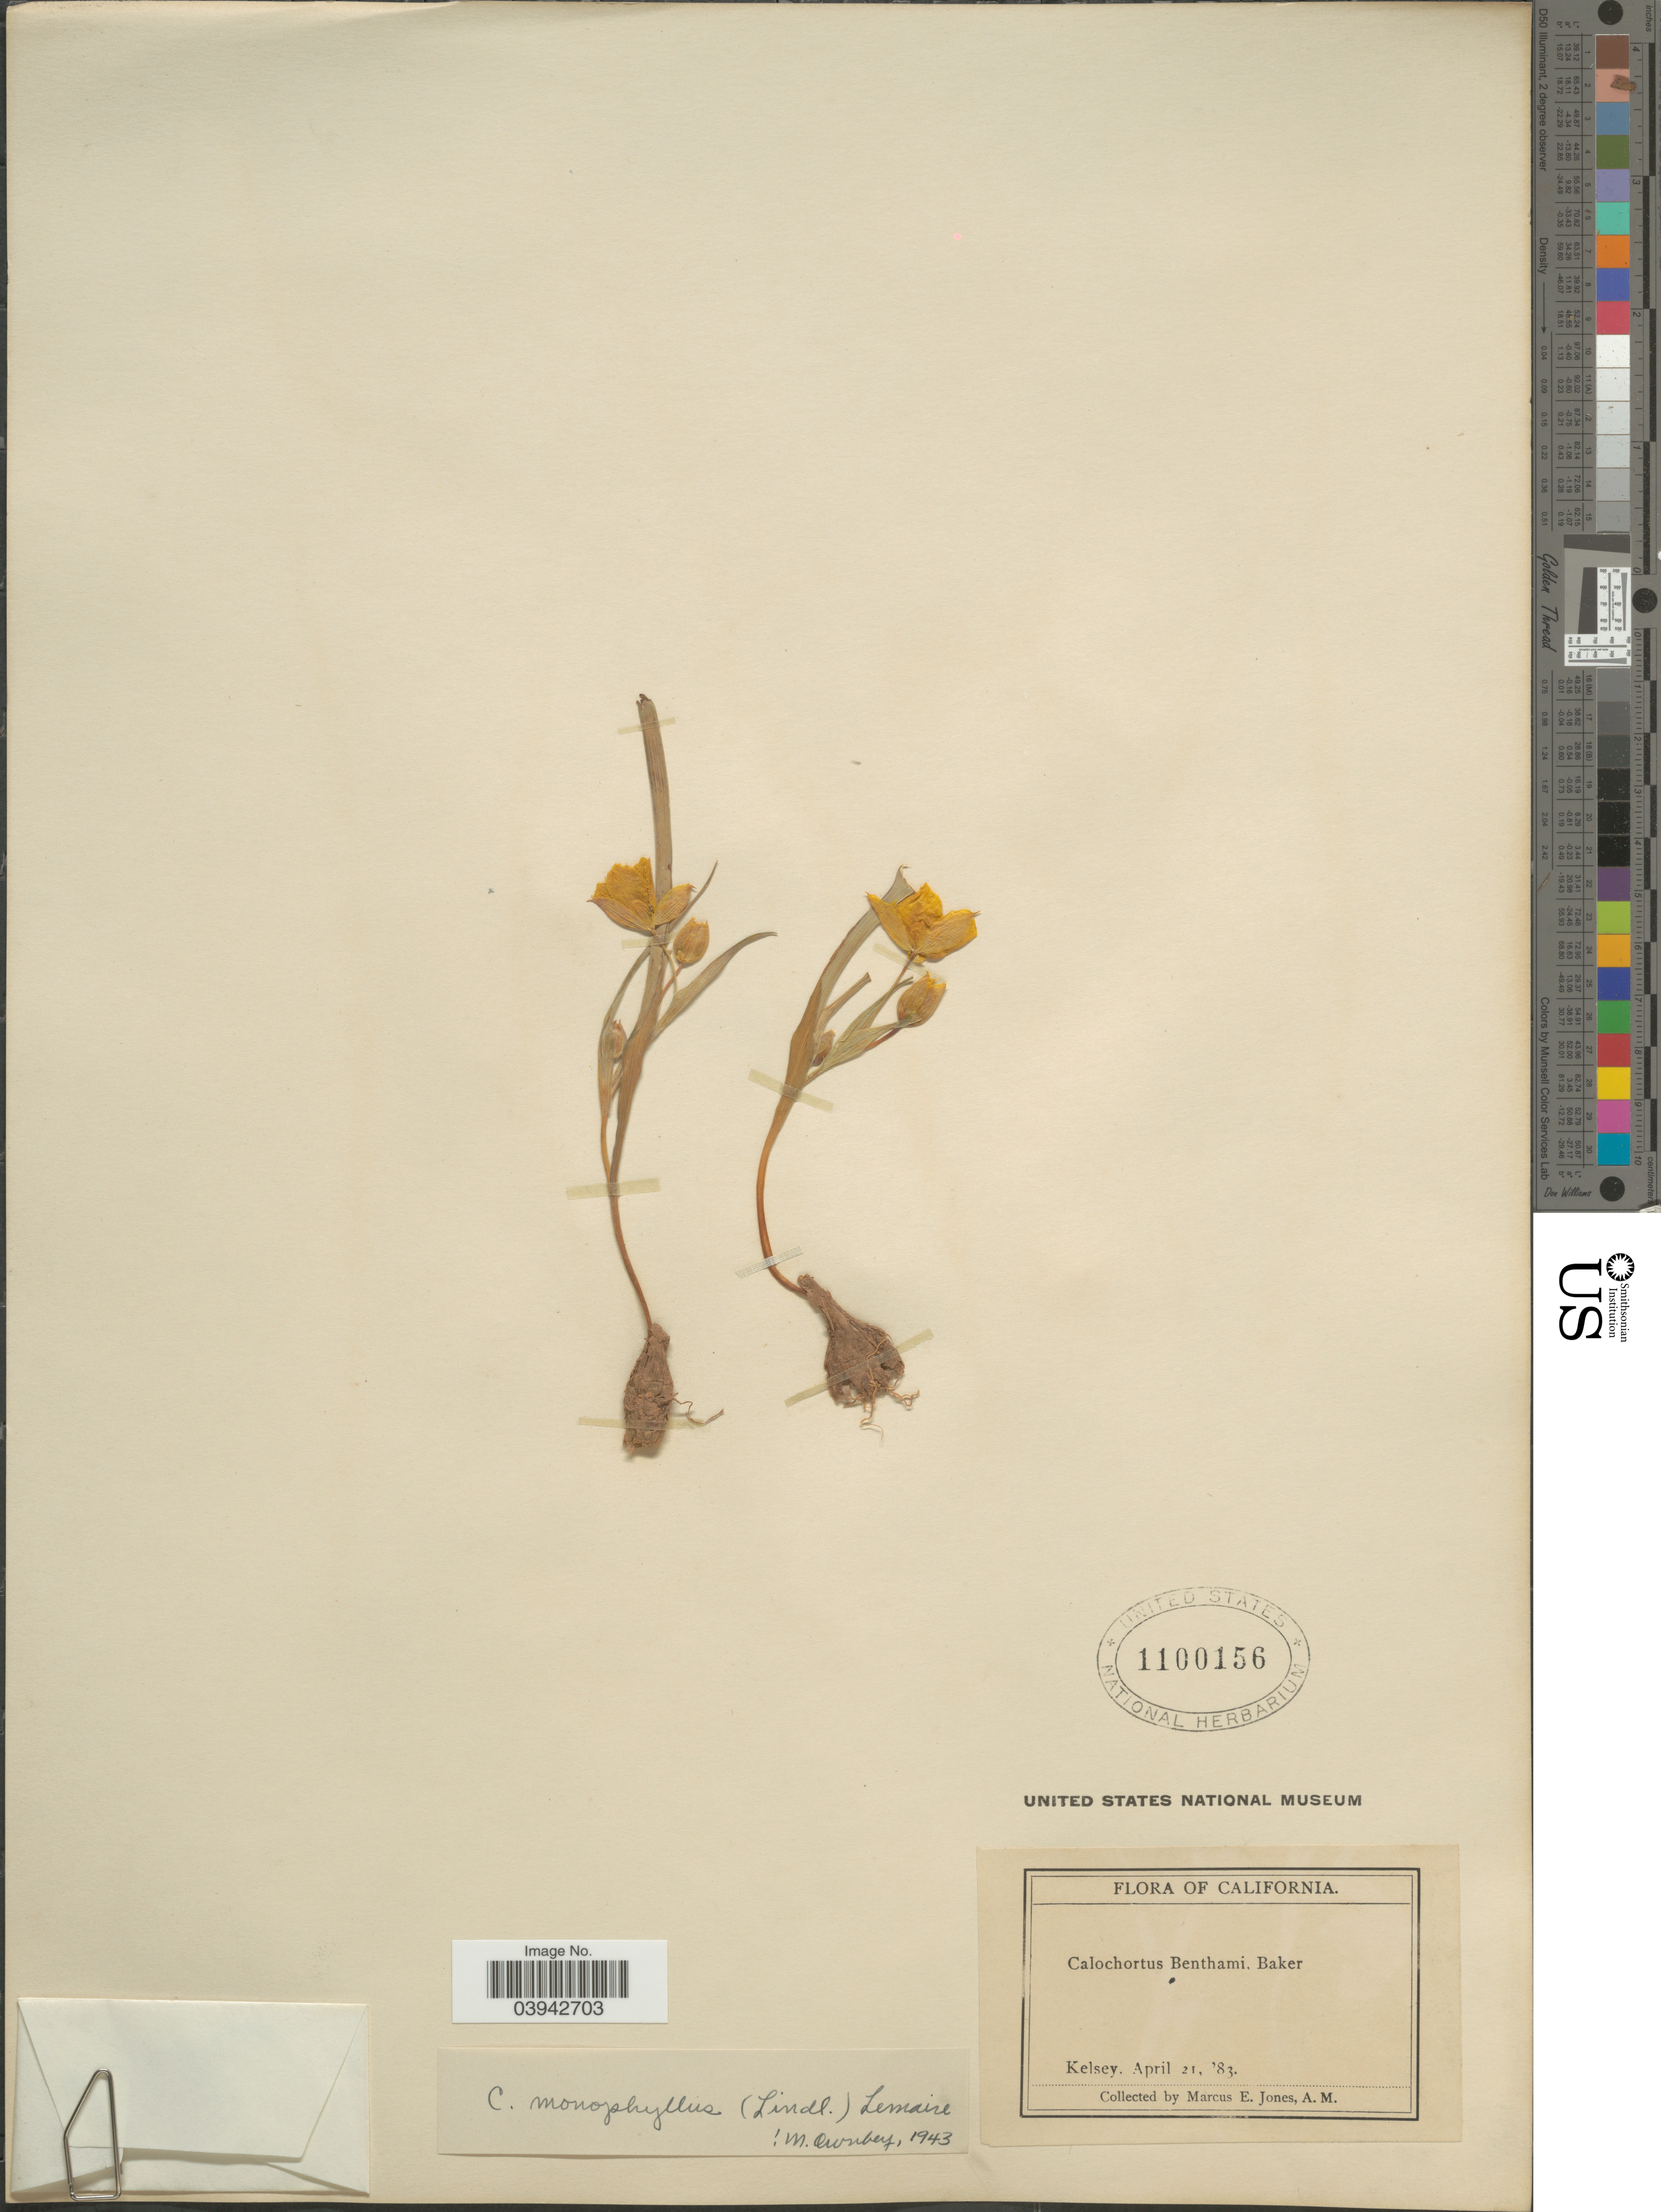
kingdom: Plantae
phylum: Tracheophyta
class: Liliopsida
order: Liliales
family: Liliaceae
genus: Calochortus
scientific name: Calochortus monophyllus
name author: (Lindl.) Lem.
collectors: M. E. Jones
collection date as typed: Transcribed d/m/y: 21/4/83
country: United States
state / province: California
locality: Kelsey.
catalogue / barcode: US 1100156